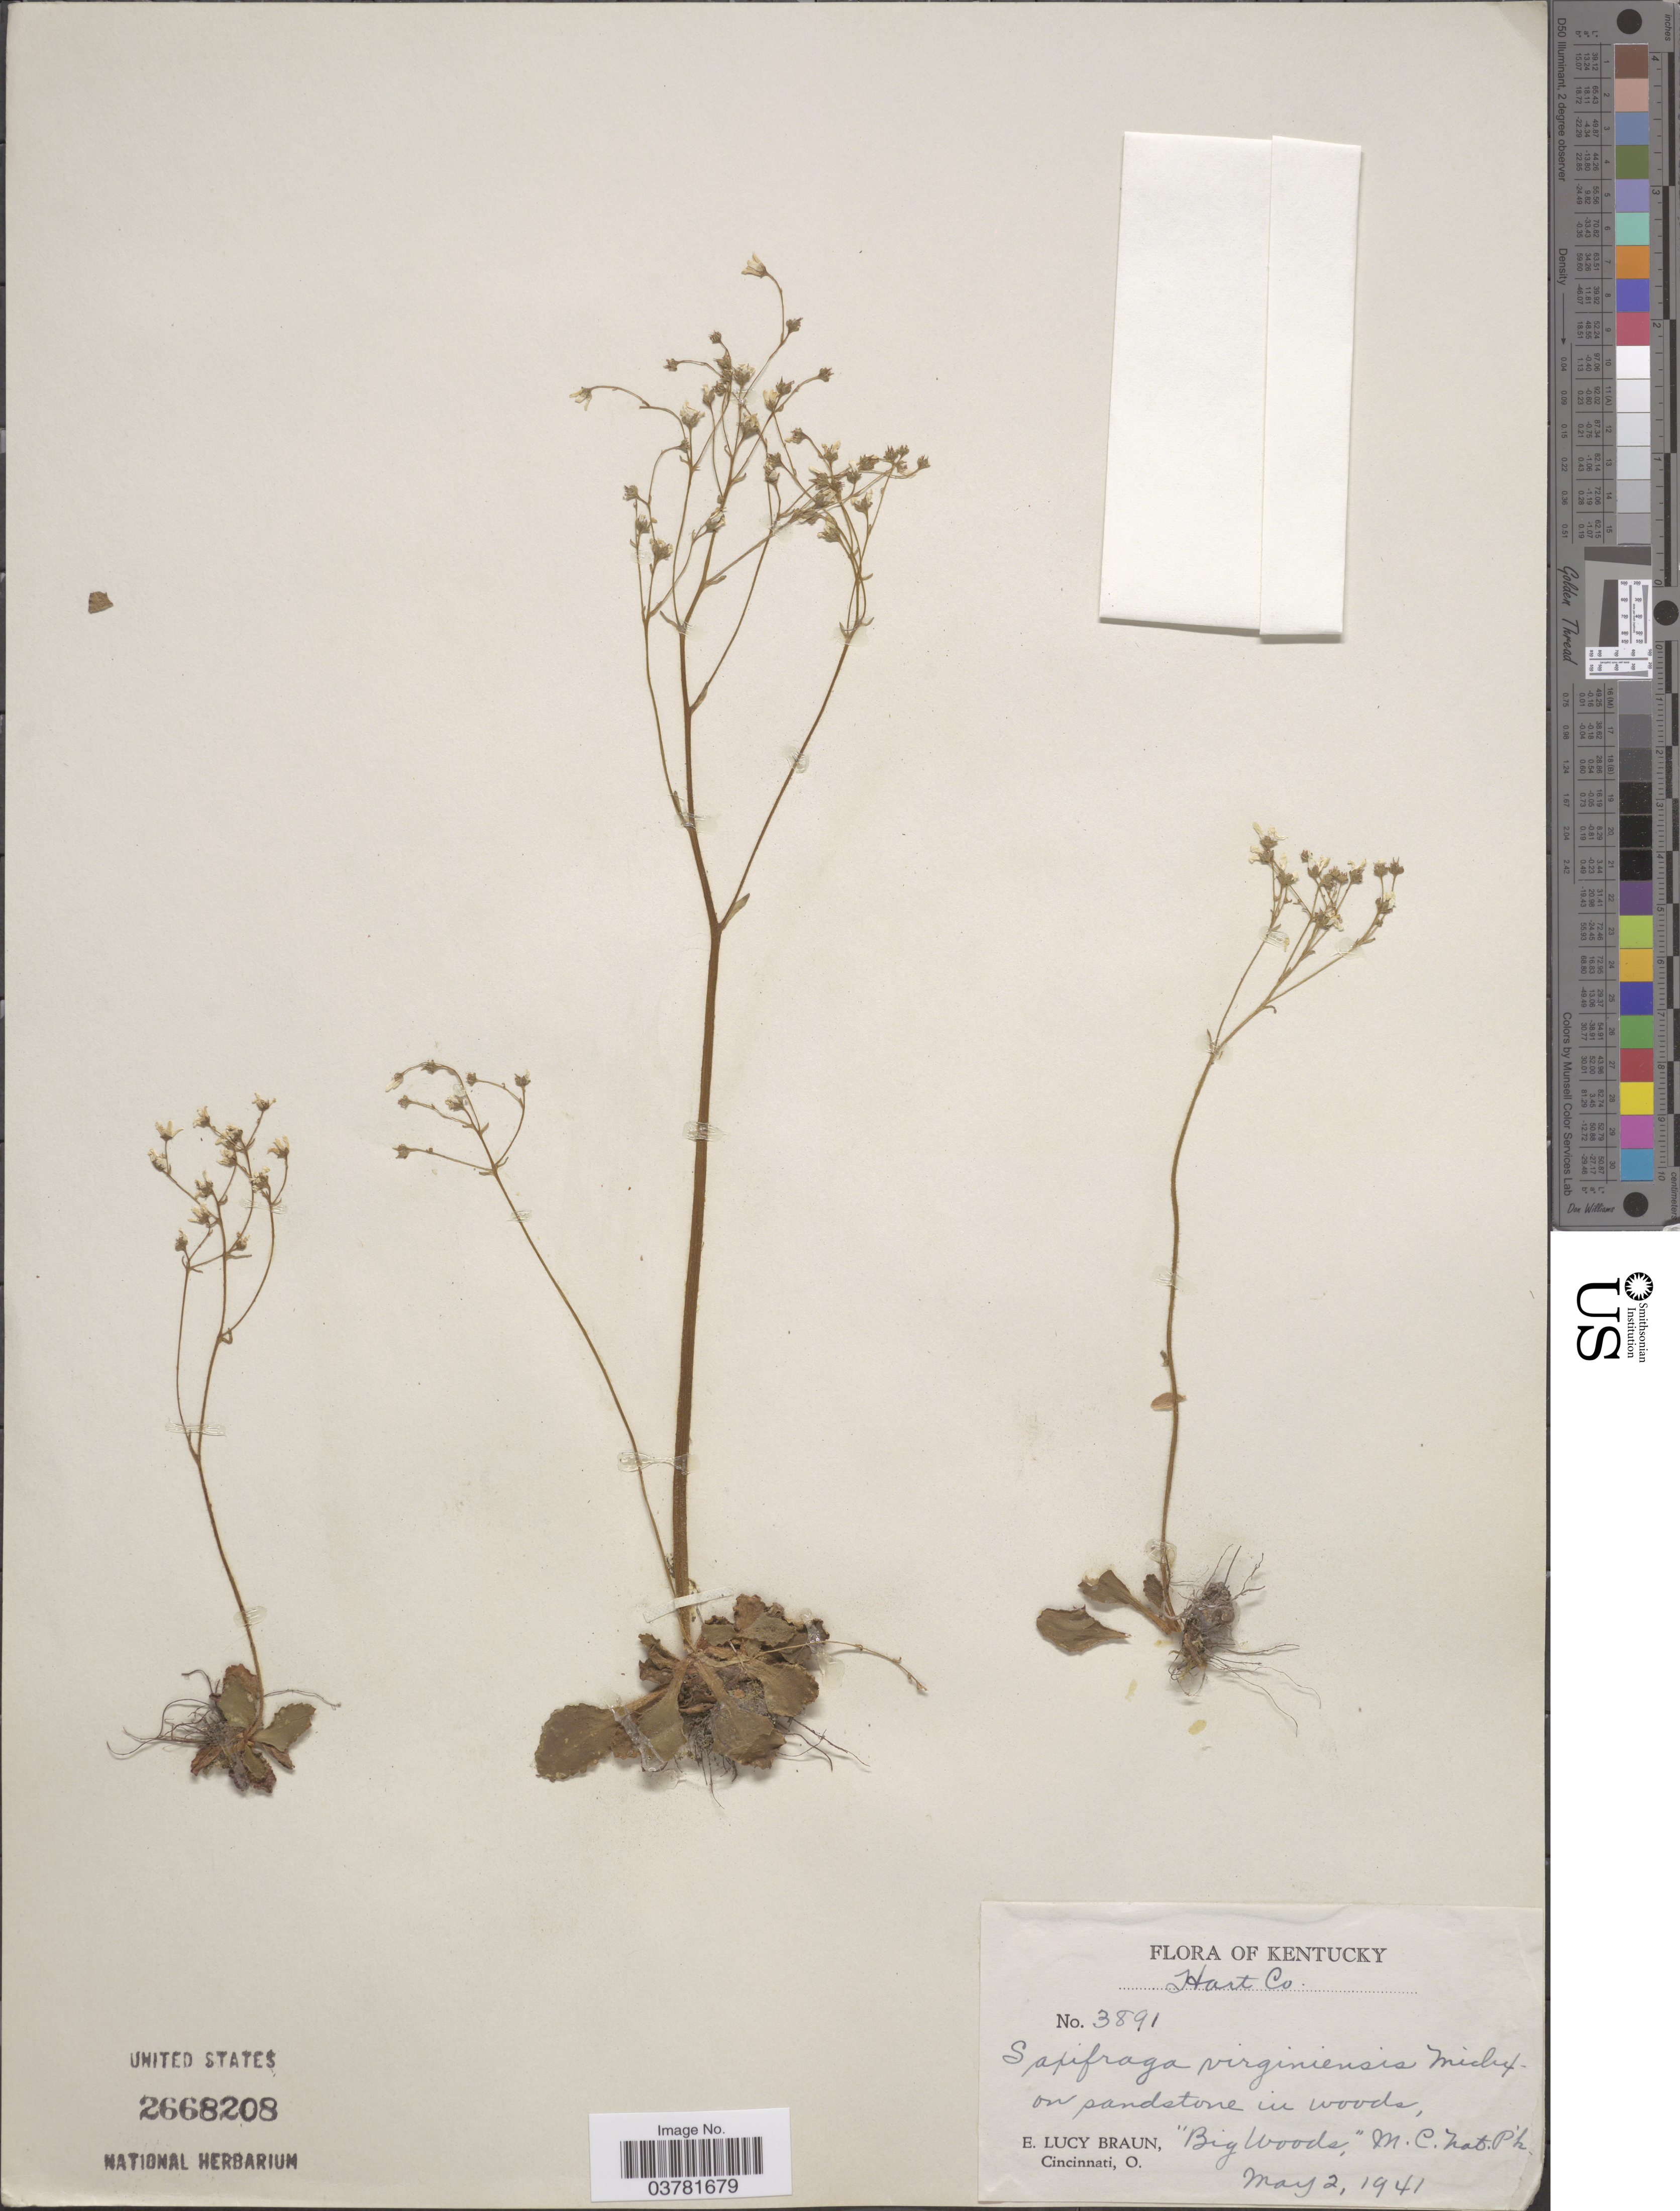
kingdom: Plantae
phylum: Tracheophyta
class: Magnoliopsida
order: Saxifragales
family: Saxifragaceae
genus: Micranthes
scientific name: Micranthes virginiensis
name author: (Michx.) Small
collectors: E. L. Braun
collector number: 3891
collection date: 1941-05-02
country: United States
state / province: Kentucky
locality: Hart Co. "Big Woods". M.C.Nat.Pk.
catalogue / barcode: US 2668208